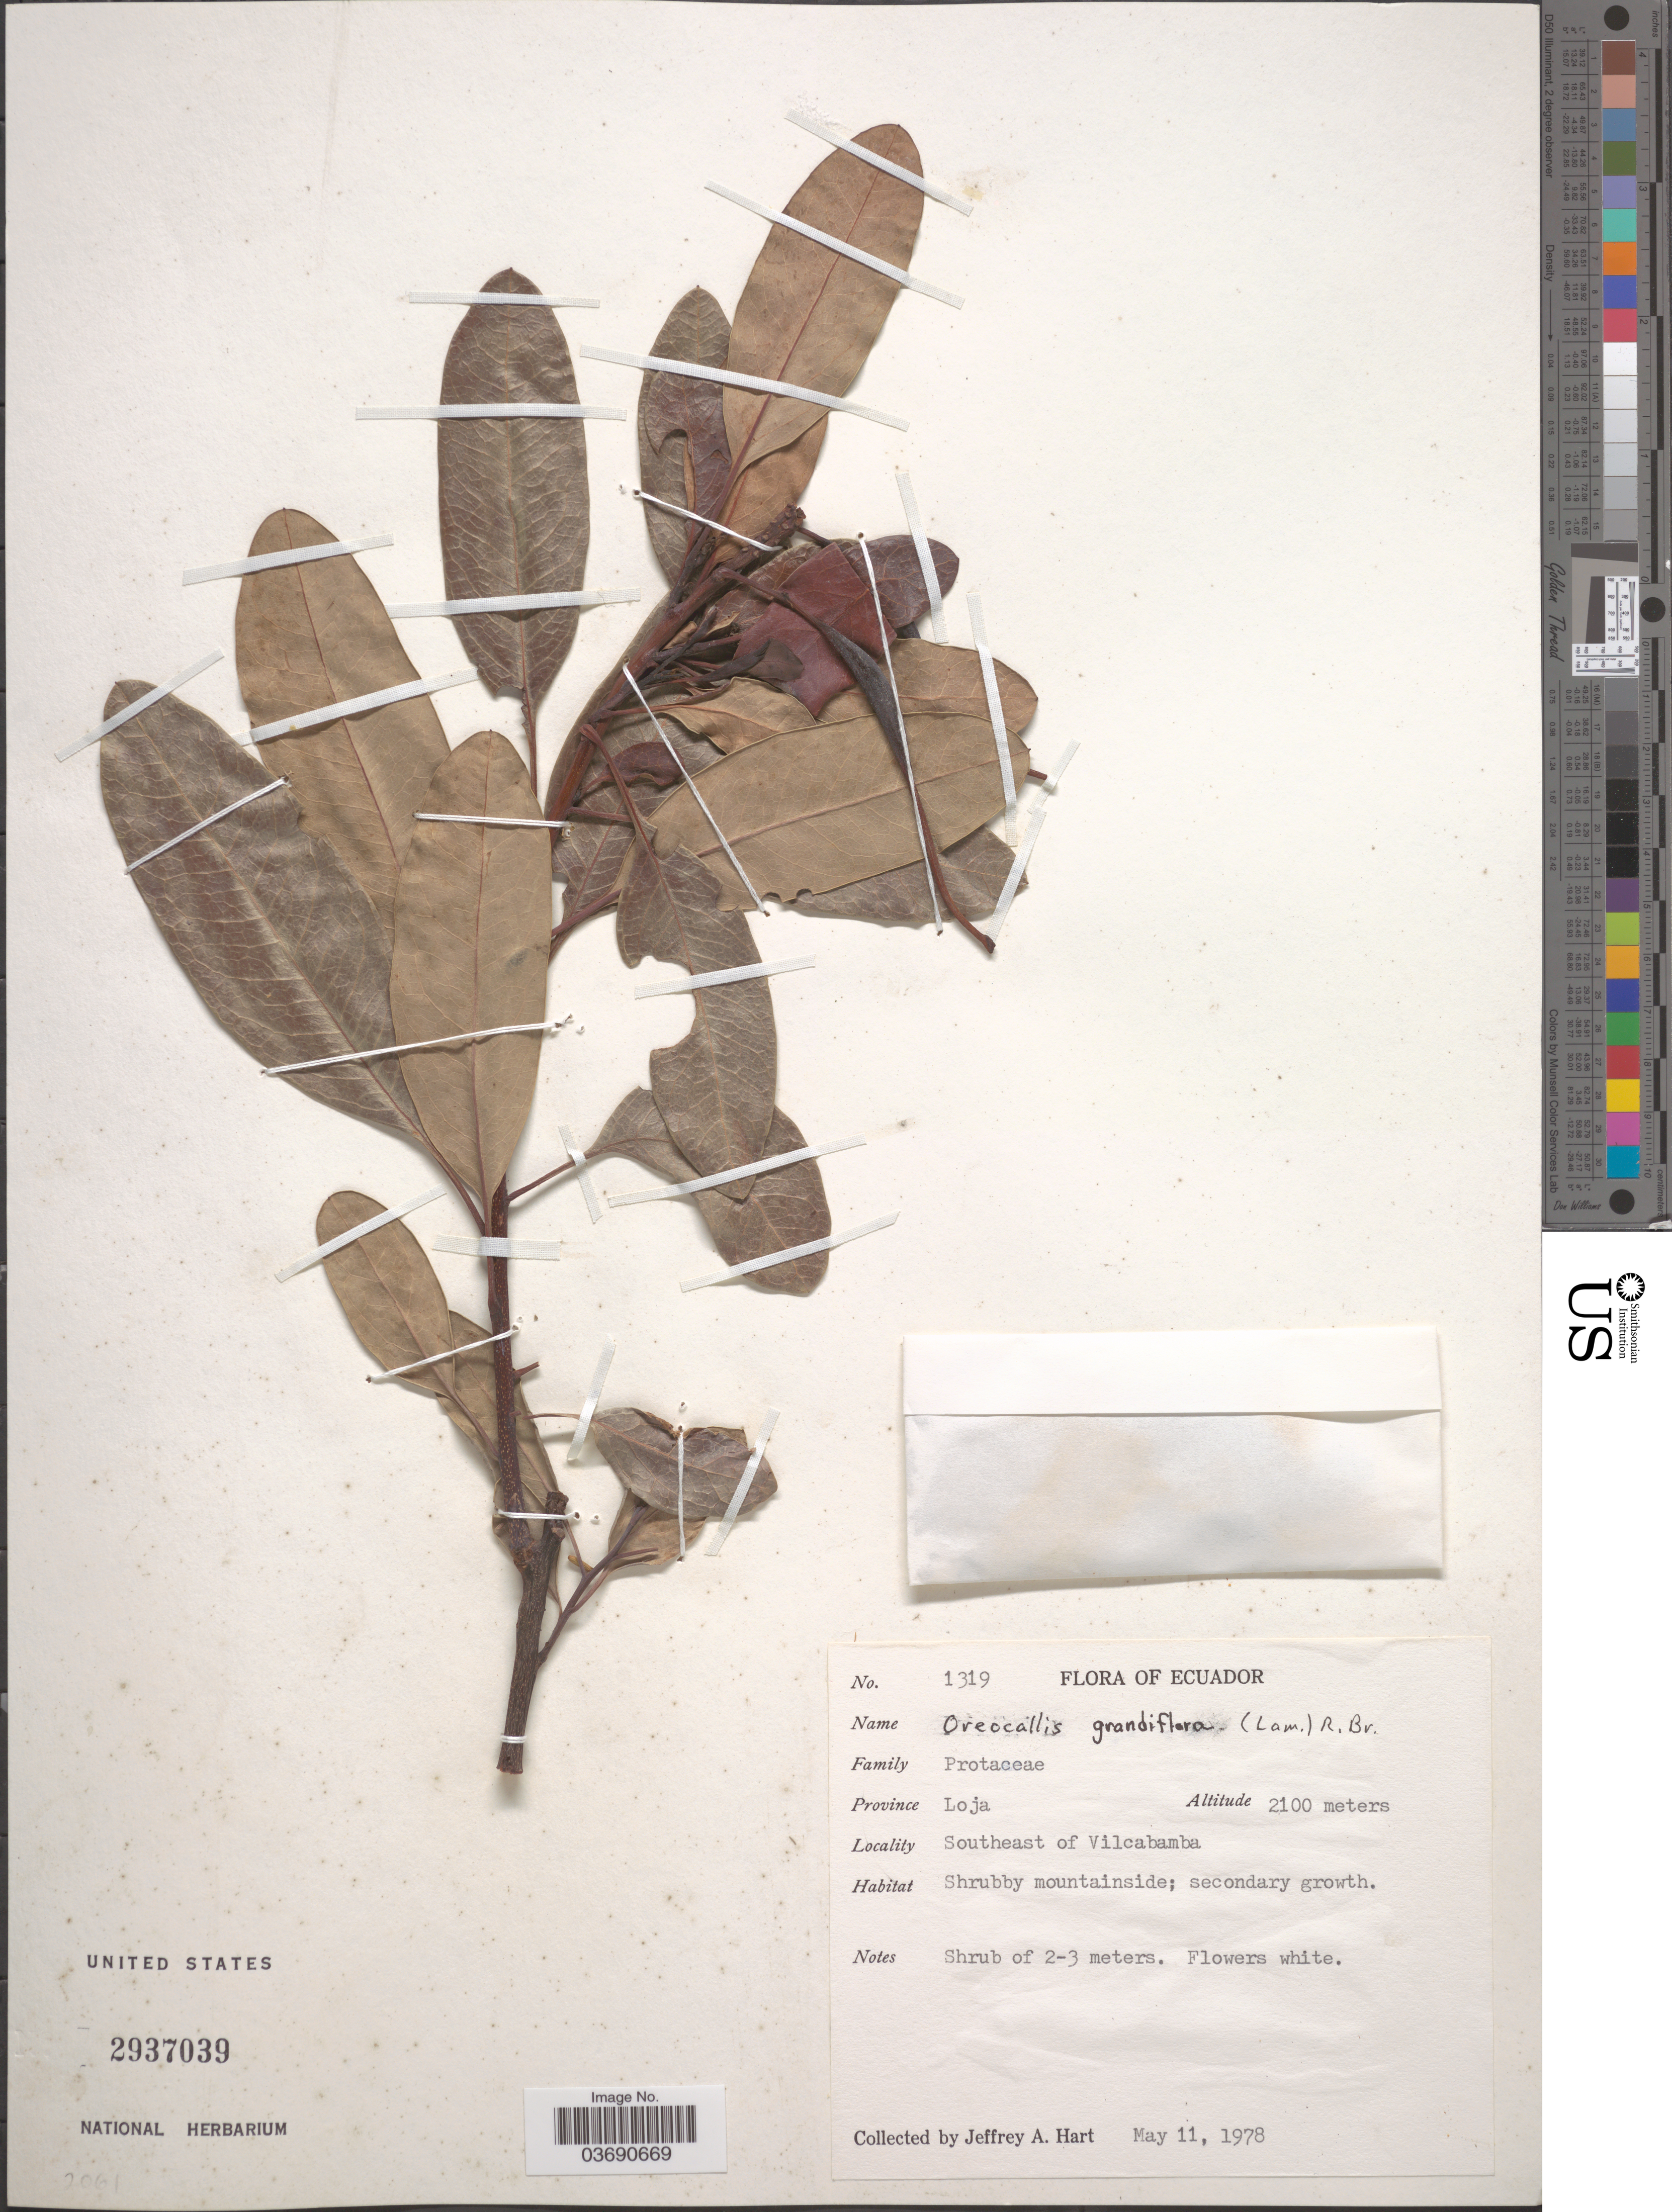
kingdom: Plantae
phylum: Tracheophyta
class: Magnoliopsida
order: Proteales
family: Proteaceae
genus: Oreocallis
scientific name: Oreocallis grandiflora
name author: (Lam.) R. Br.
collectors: J. A. Hart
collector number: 1319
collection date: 1978-05-11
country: Ecuador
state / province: Loja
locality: Southeast of Vilcabamba.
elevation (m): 2100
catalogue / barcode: US 2937039